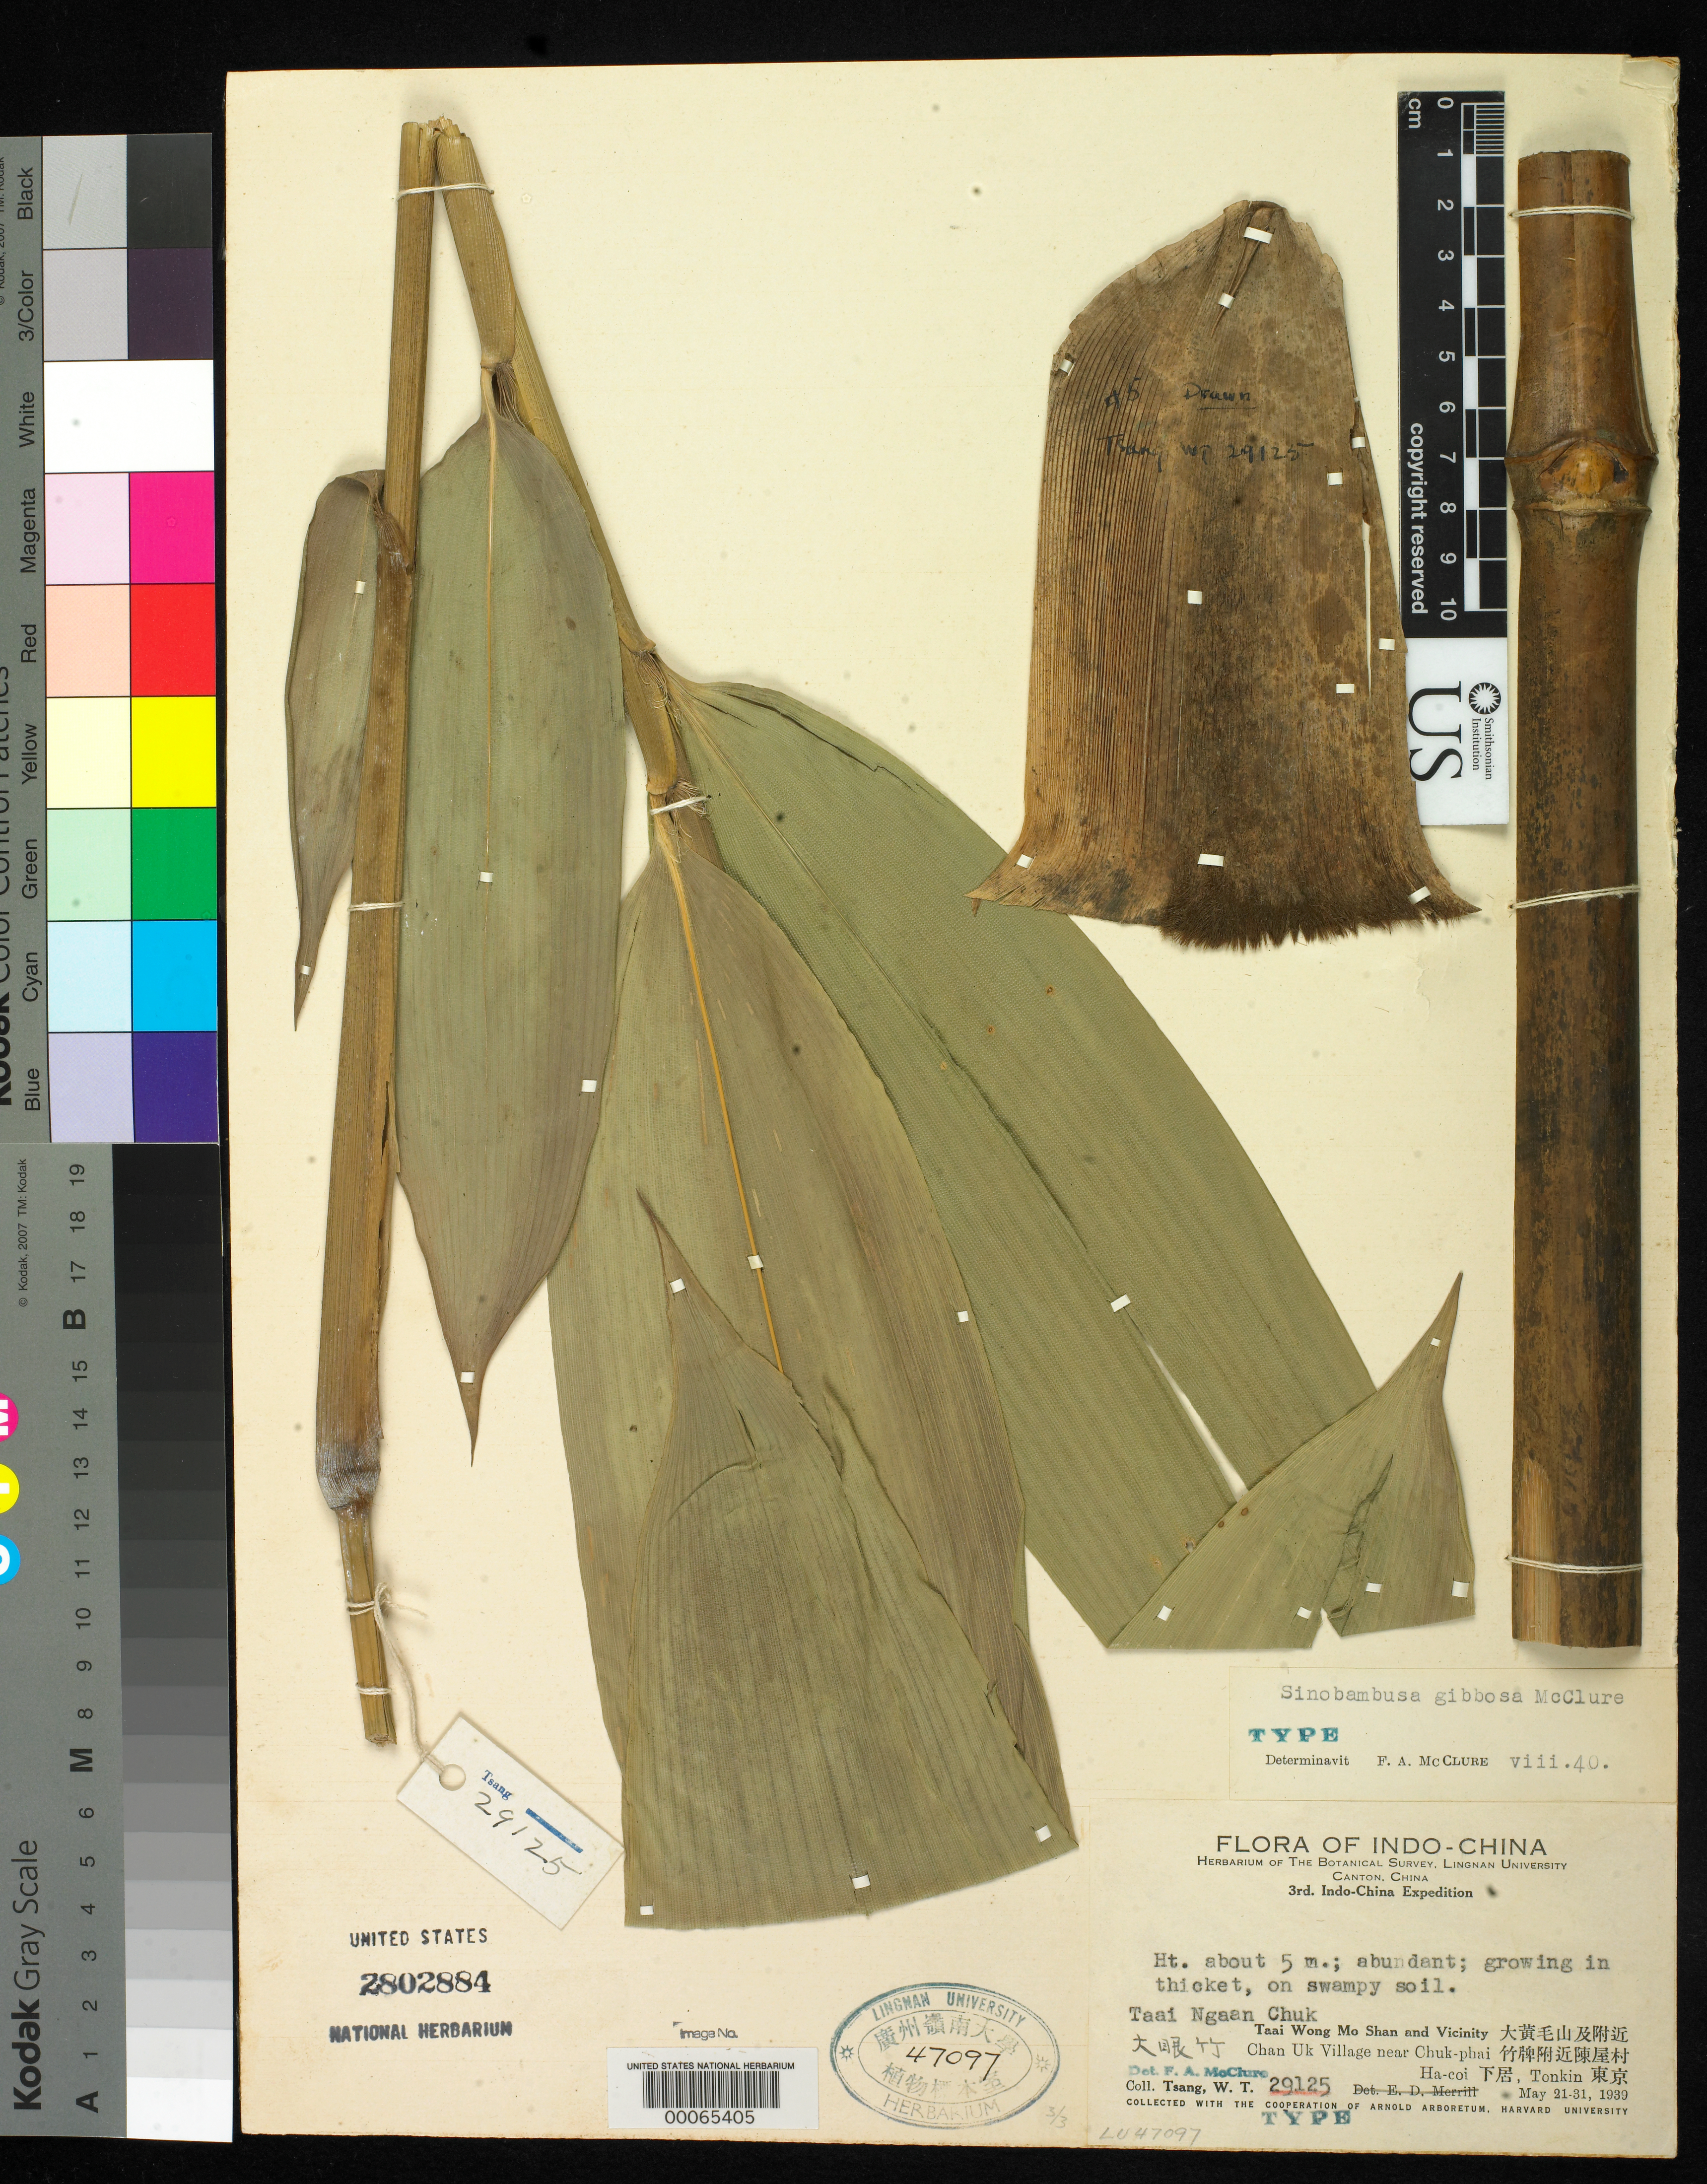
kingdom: Plantae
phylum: Tracheophyta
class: Liliopsida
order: Poales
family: Poaceae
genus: Sinobambusa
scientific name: Sinobambusa gibbosa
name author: McClure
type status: Isotype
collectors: W. T. Tsang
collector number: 29125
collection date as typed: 29 May 1939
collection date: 1939-05-29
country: Vietnam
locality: Ha-coi, Taai Wong Mo Shan and vicinity, Chan Uk village near Chuk-phai.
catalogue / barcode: US 2802884